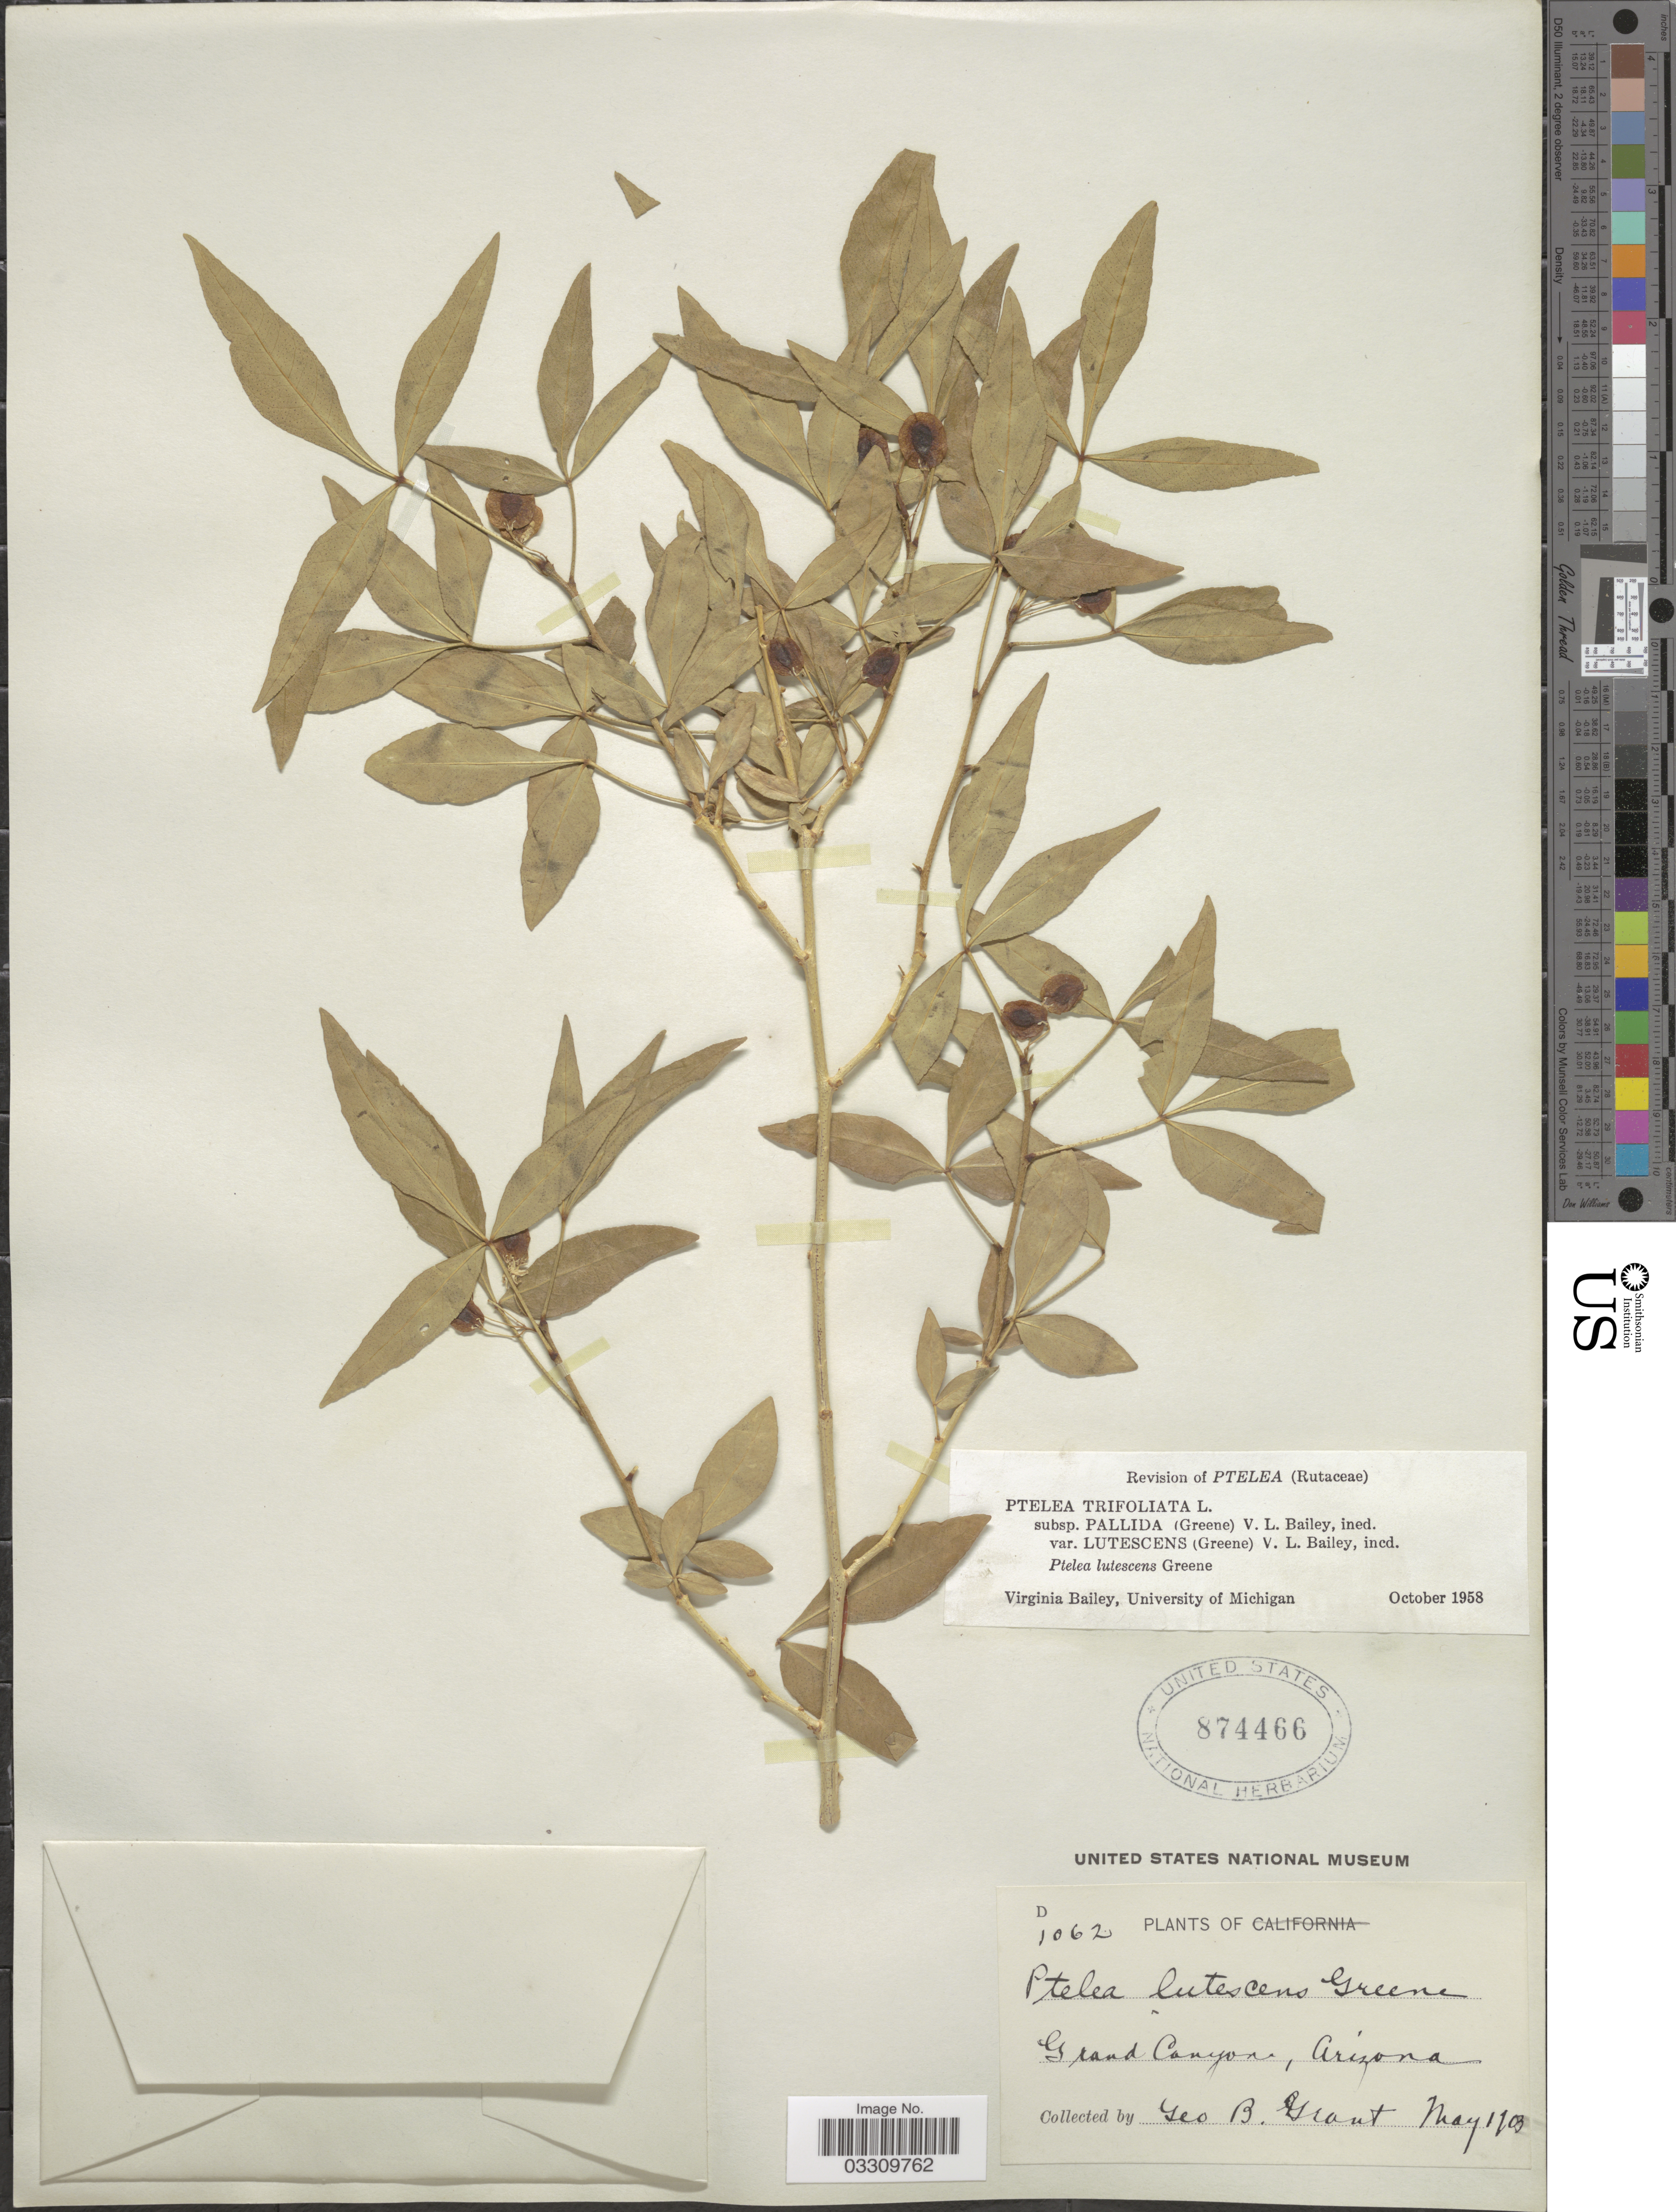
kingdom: Plantae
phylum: Tracheophyta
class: Magnoliopsida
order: Sapindales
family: Rutaceae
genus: Ptelea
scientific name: Ptelea trifoliata var. lutescens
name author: V. L. Bailey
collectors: G. Grant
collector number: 1062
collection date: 1903-05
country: United States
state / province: Arizona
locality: Grand Canyon.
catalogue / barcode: US 874466